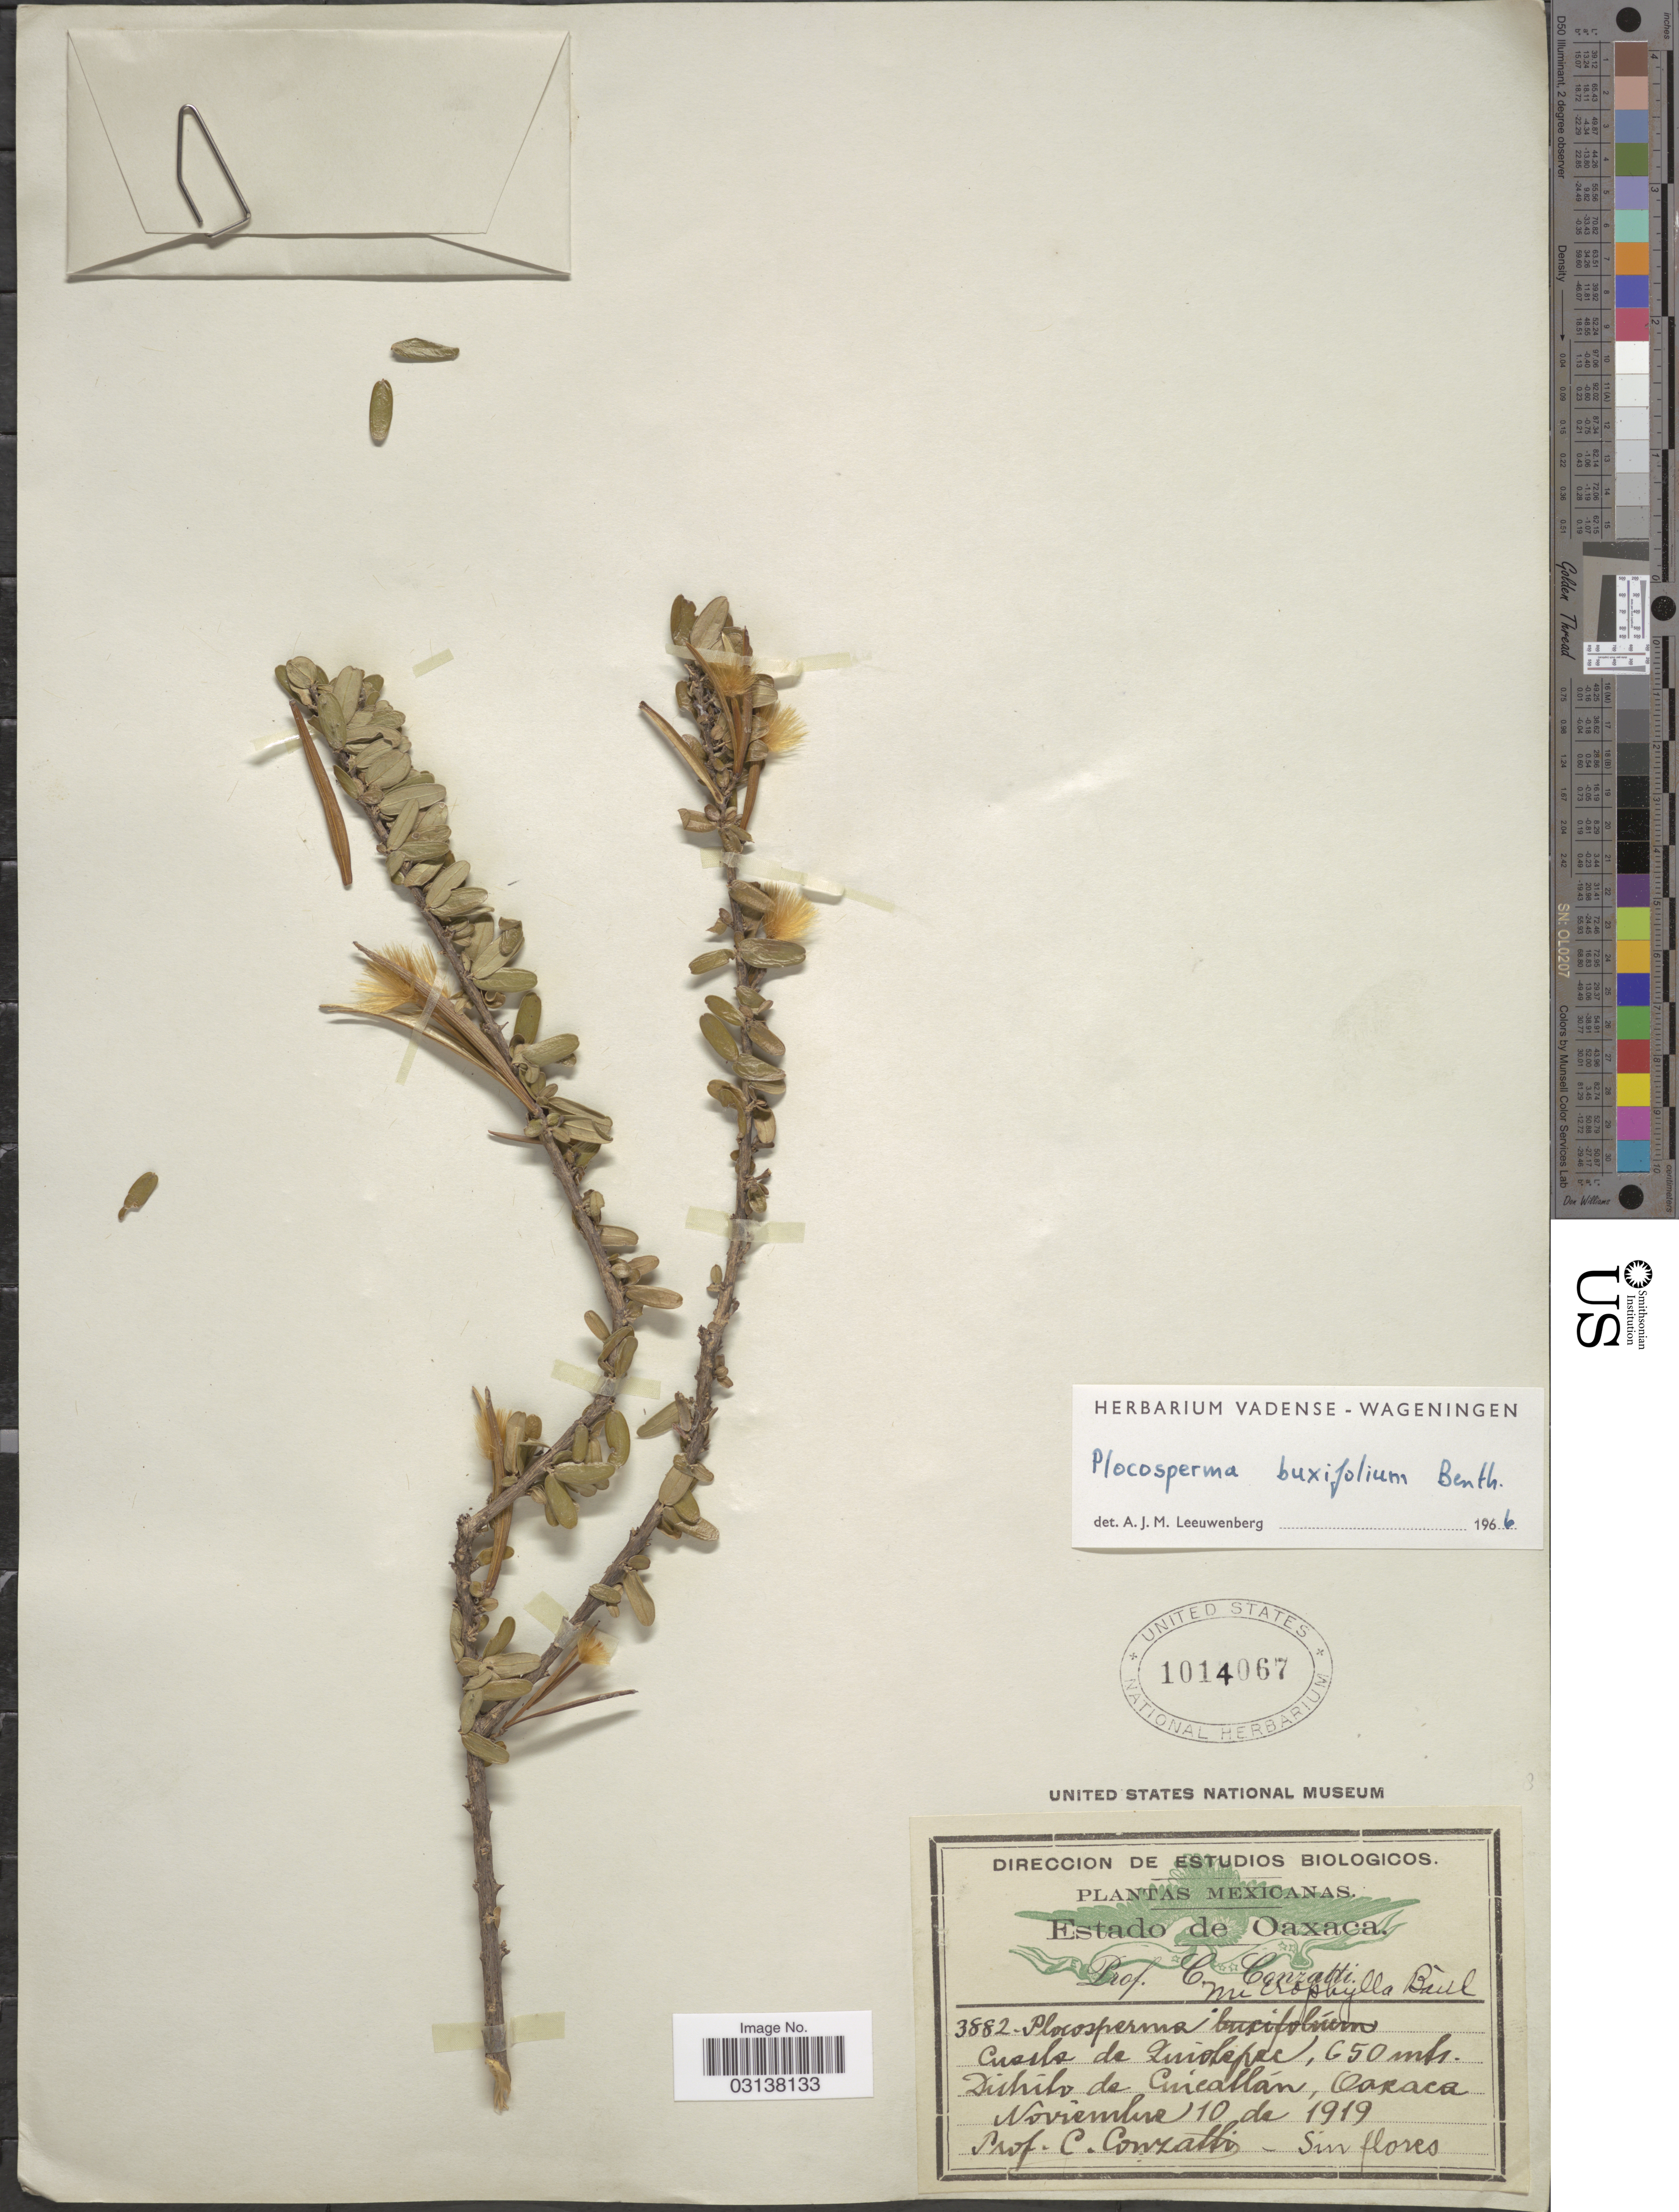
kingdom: Plantae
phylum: Tracheophyta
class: Magnoliopsida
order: Lamiales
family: Plocospermataceae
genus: Plocosperma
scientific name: Plocosperma buxifolium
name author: Benth. in Hook.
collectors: C. Conzatti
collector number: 3882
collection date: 1919-11-10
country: Mexico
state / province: Oaxaca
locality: Cuesta de Quiotepec. Distrito de Cuicatlán.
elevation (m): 650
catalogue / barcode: US 1014067